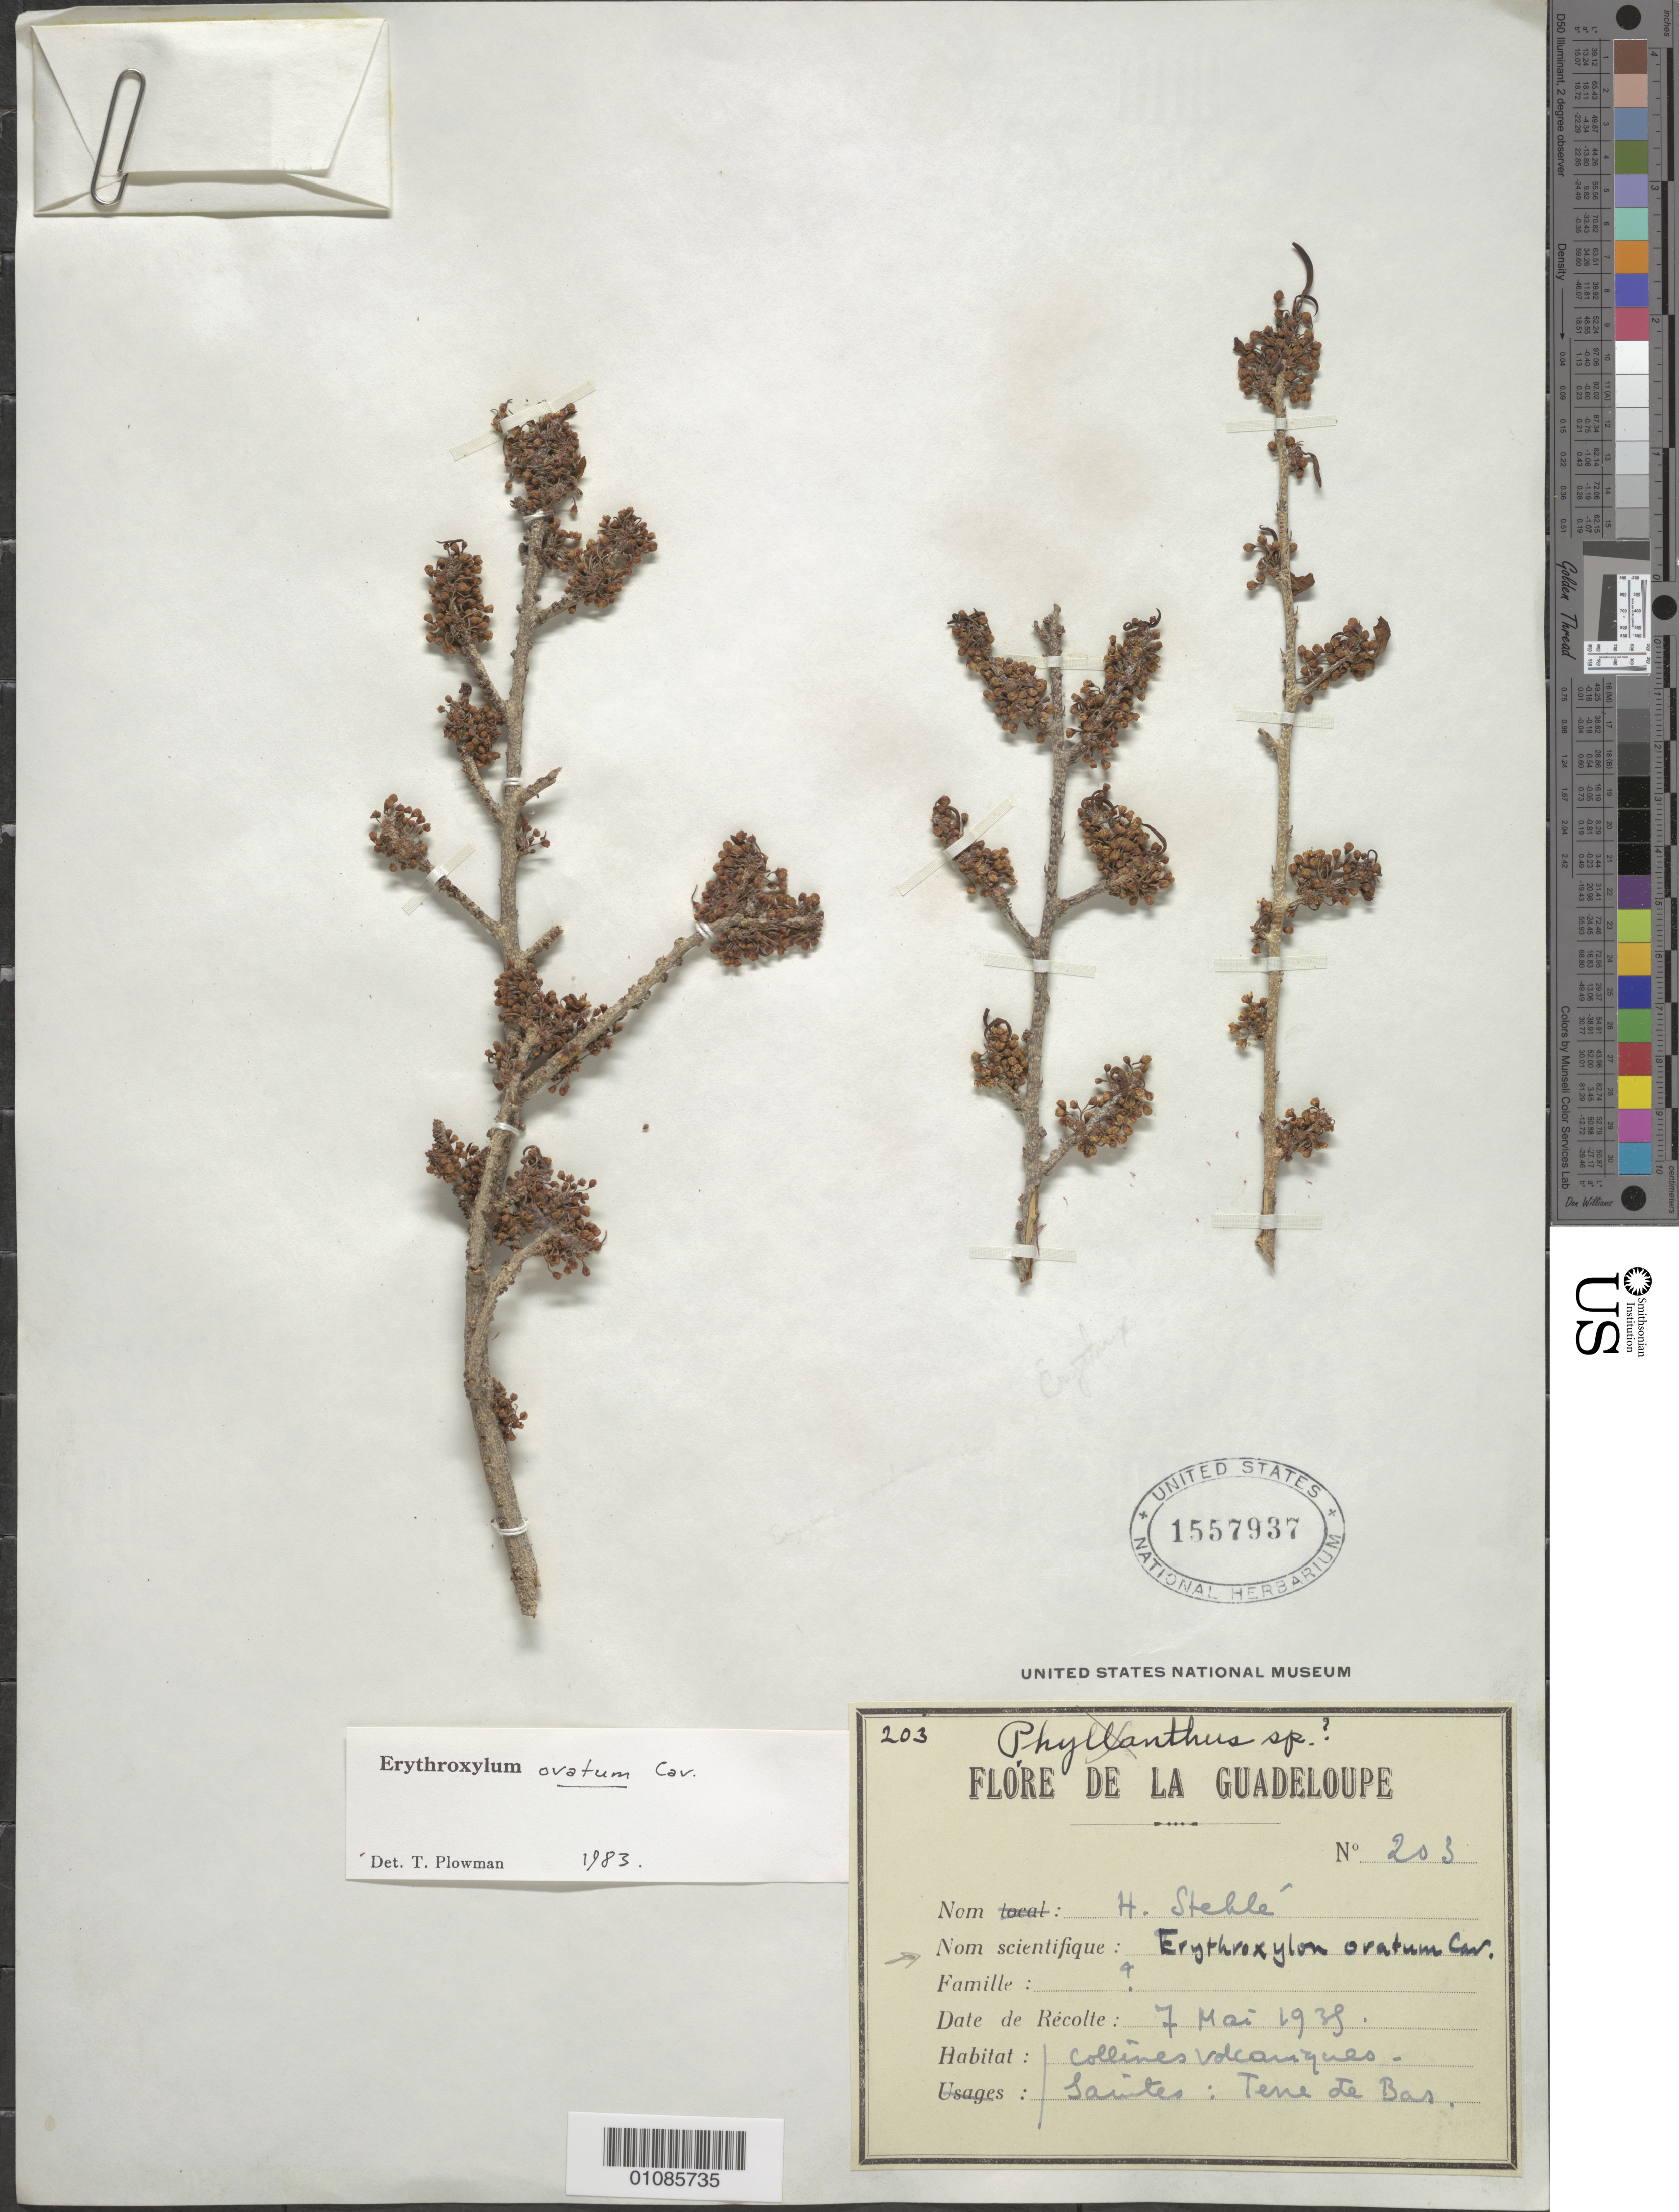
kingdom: Plantae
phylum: Tracheophyta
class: Magnoliopsida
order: Malpighiales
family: Erythroxylaceae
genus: Erythroxylum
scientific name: Erythroxylum ovatum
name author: Cav.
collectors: H. Stehlé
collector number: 203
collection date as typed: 07 May 1939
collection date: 1939-05-07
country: Guadeloupe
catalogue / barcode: US 1557937